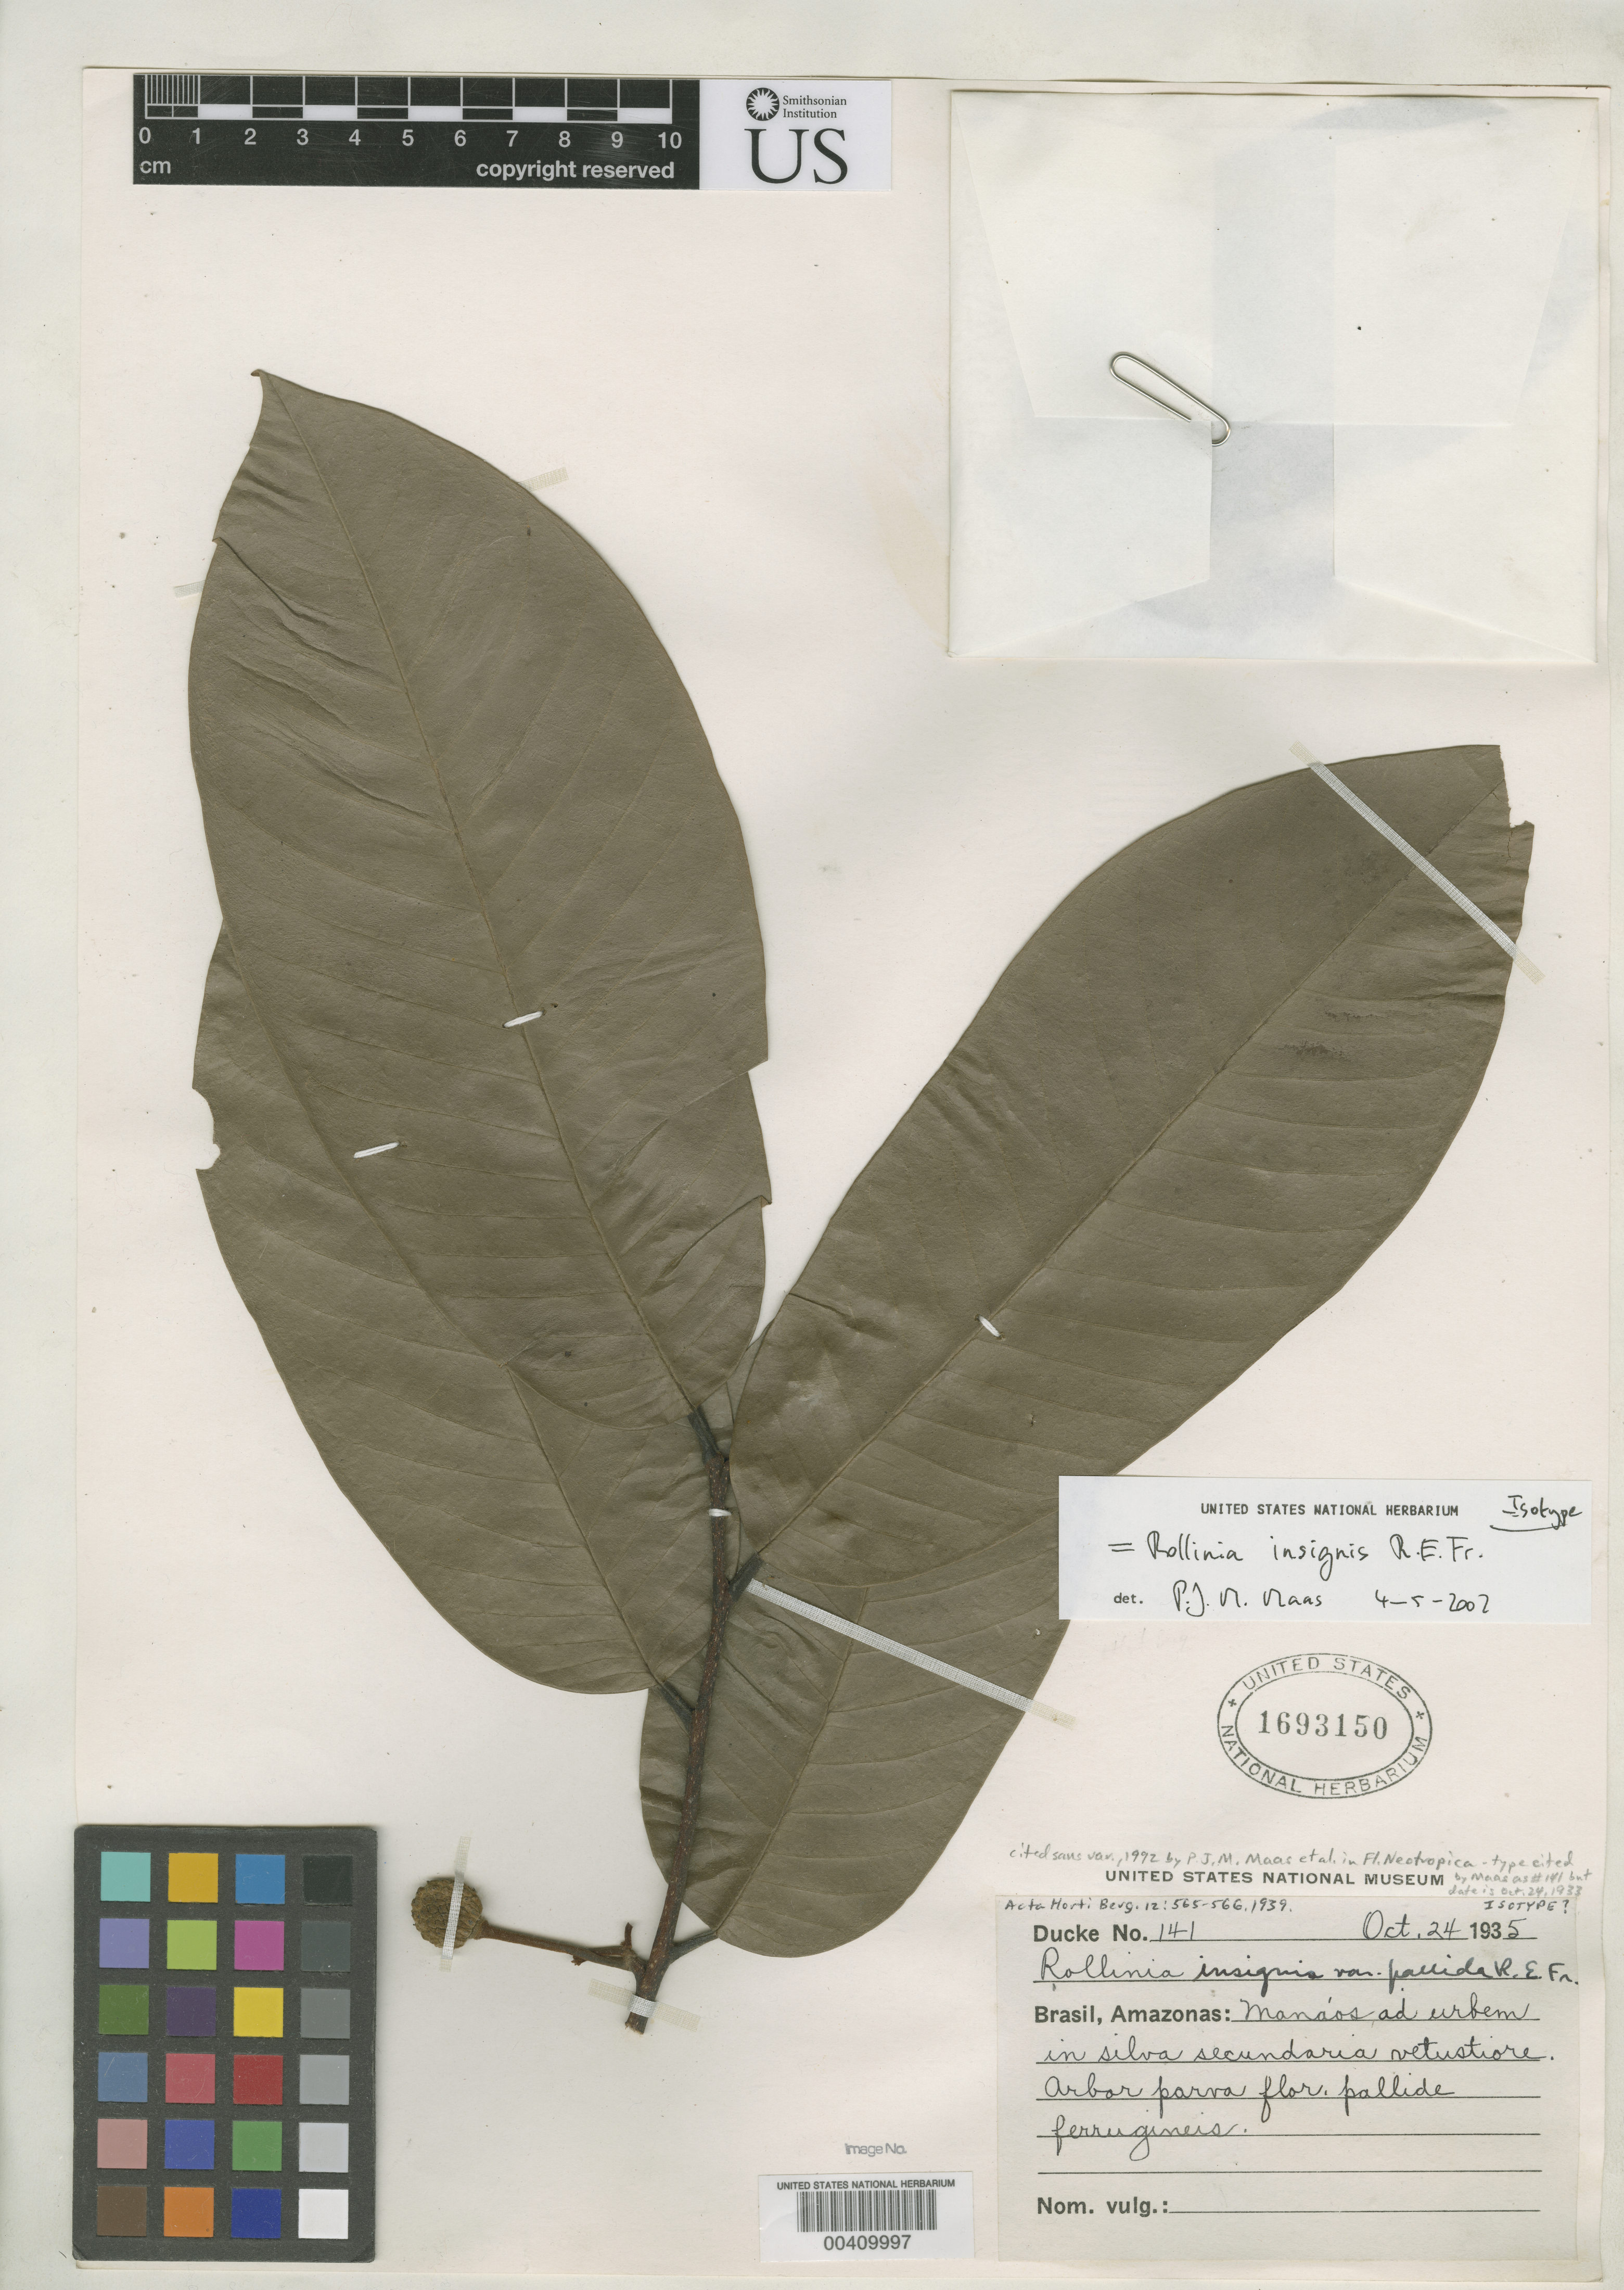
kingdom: Plantae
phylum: Tracheophyta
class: Magnoliopsida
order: Magnoliales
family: Annonaceae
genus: Rollinia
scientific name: Rollinia insignis var. pallida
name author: R.E. Fr.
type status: Isotype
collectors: A. Ducke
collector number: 141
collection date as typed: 24 Oct 1935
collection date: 1935-10-24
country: Brazil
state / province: Amazonas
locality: Manaos.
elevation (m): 250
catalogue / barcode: US 1693150